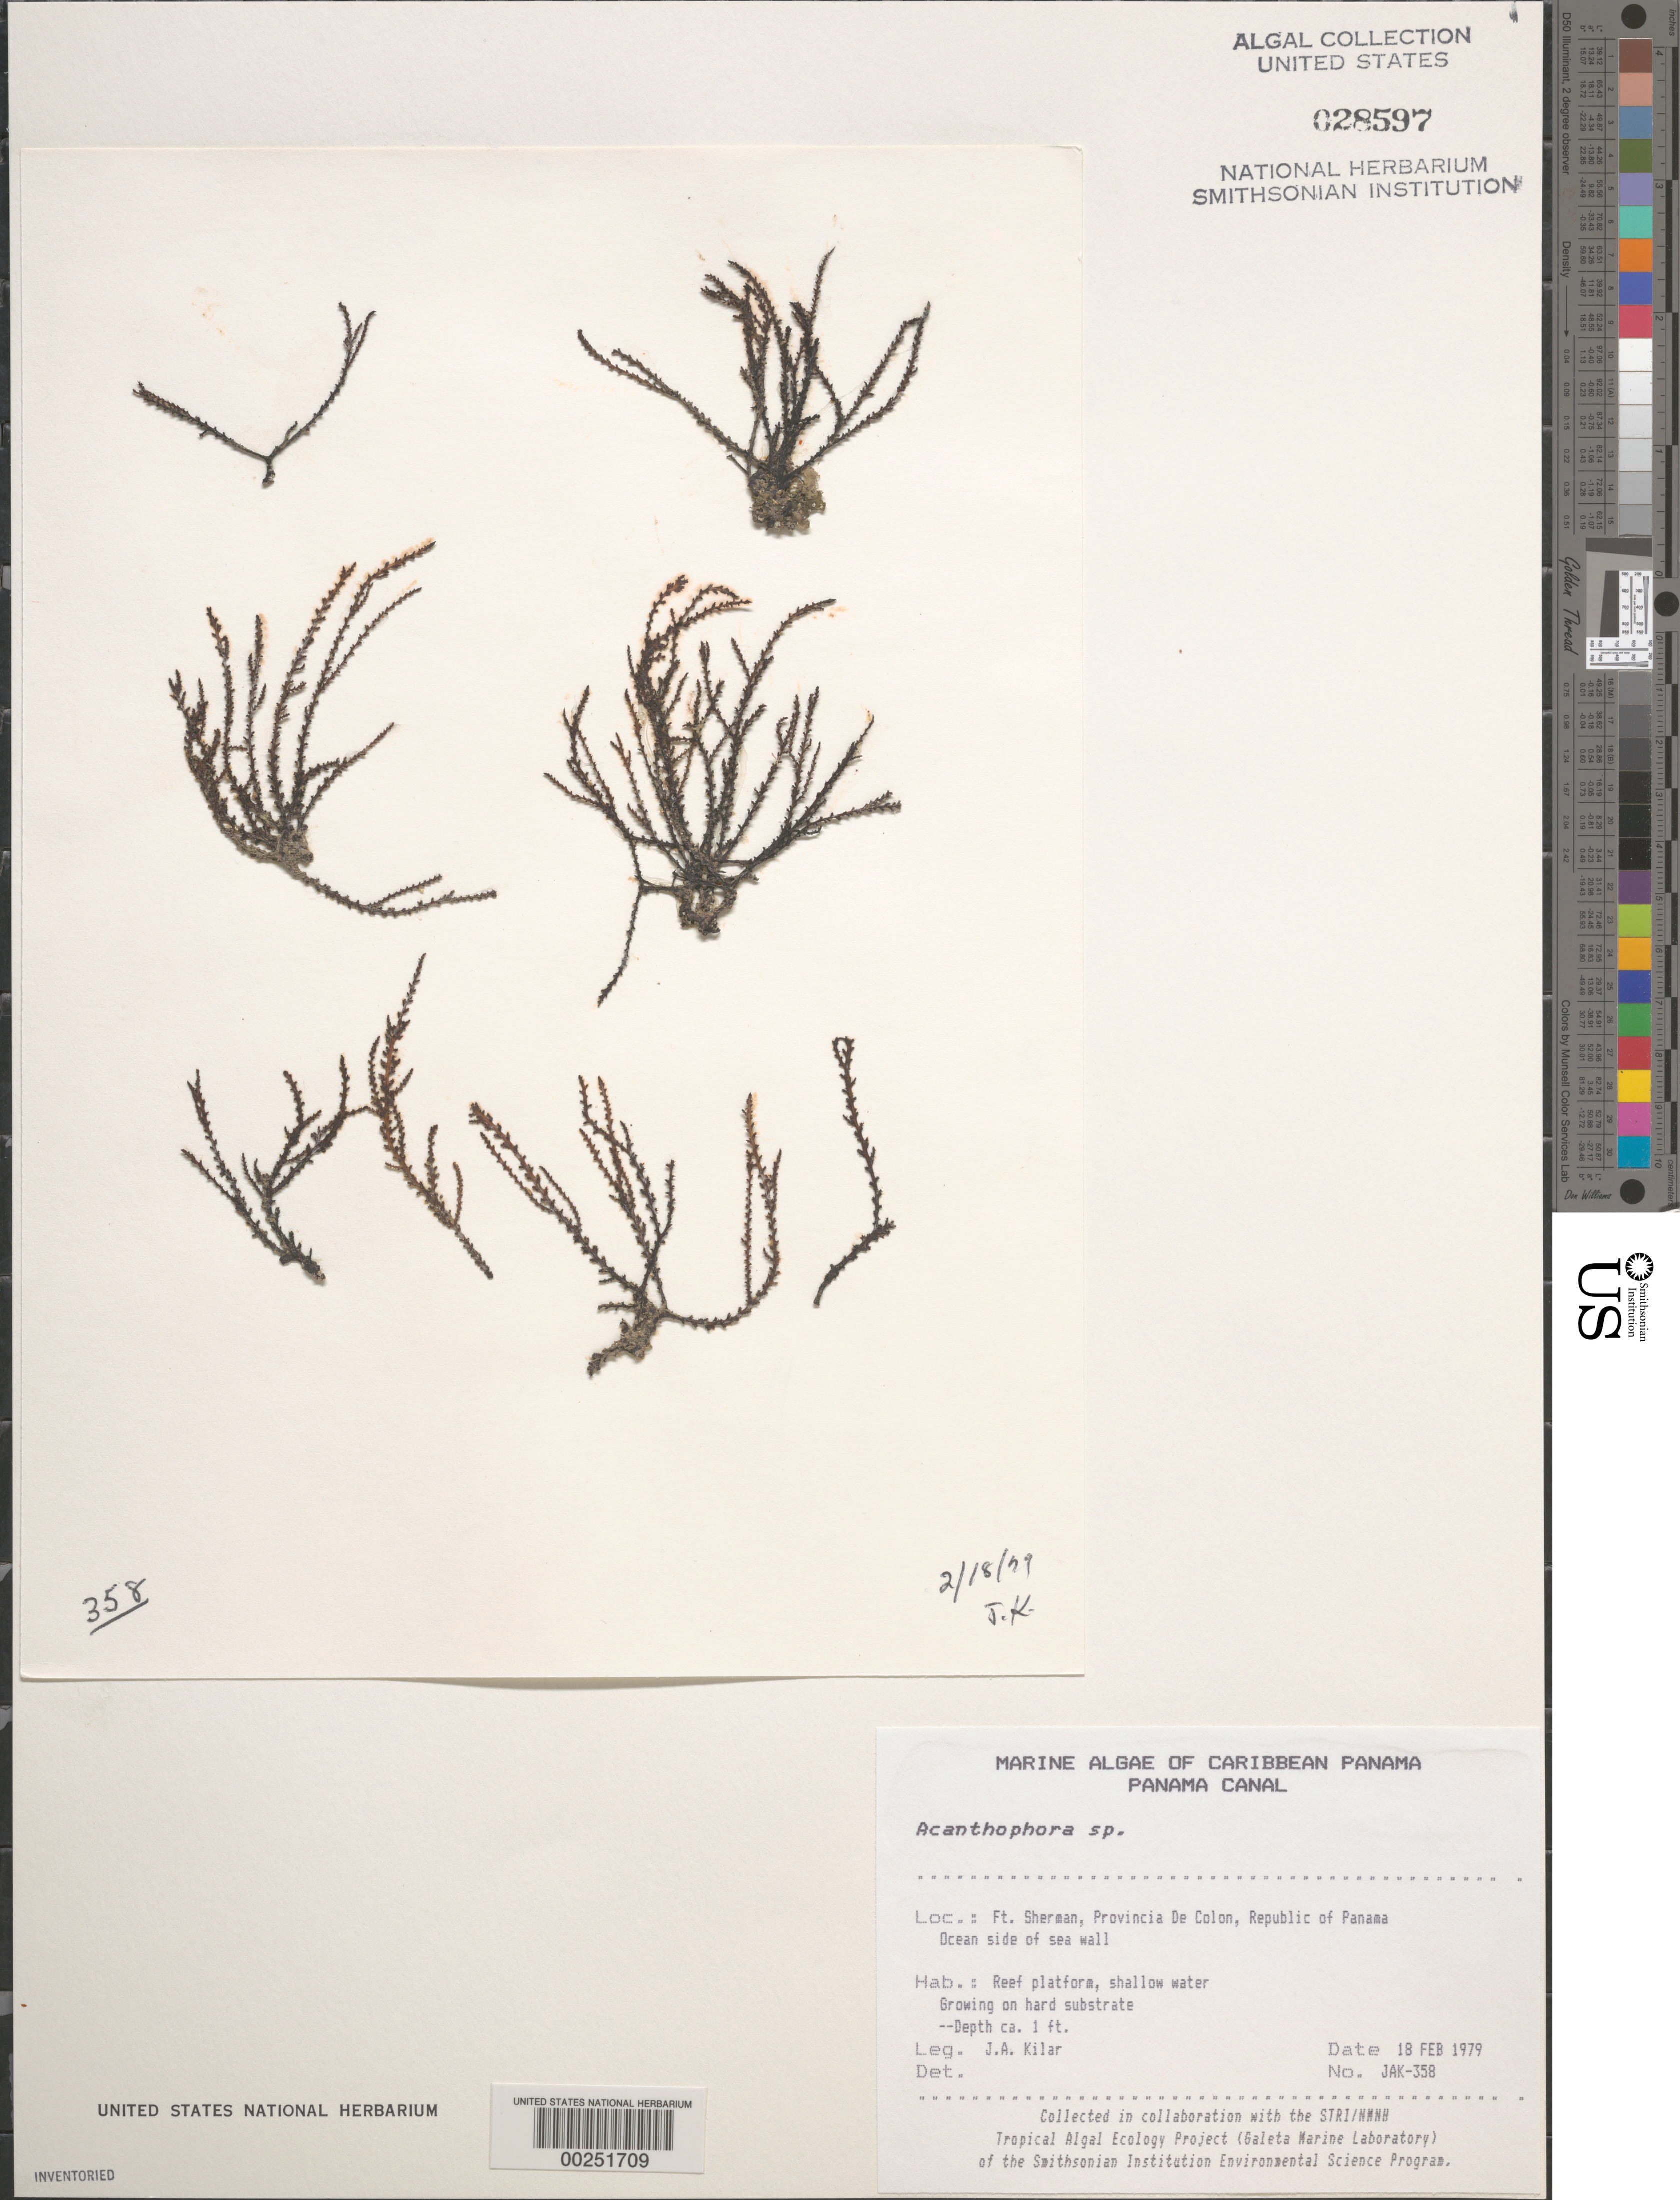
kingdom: Plantae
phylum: Rhodophyta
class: Florideophyceae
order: Ceramiales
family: Rhodomelaceae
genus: Acanthophora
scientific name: Acanthophora sp.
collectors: J. A. Kilar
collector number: JAK-358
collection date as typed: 18 Feb 1979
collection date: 1979-02-18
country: Panama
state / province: Colón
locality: Fort Sherman, Panama Canal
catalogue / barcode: US 28597